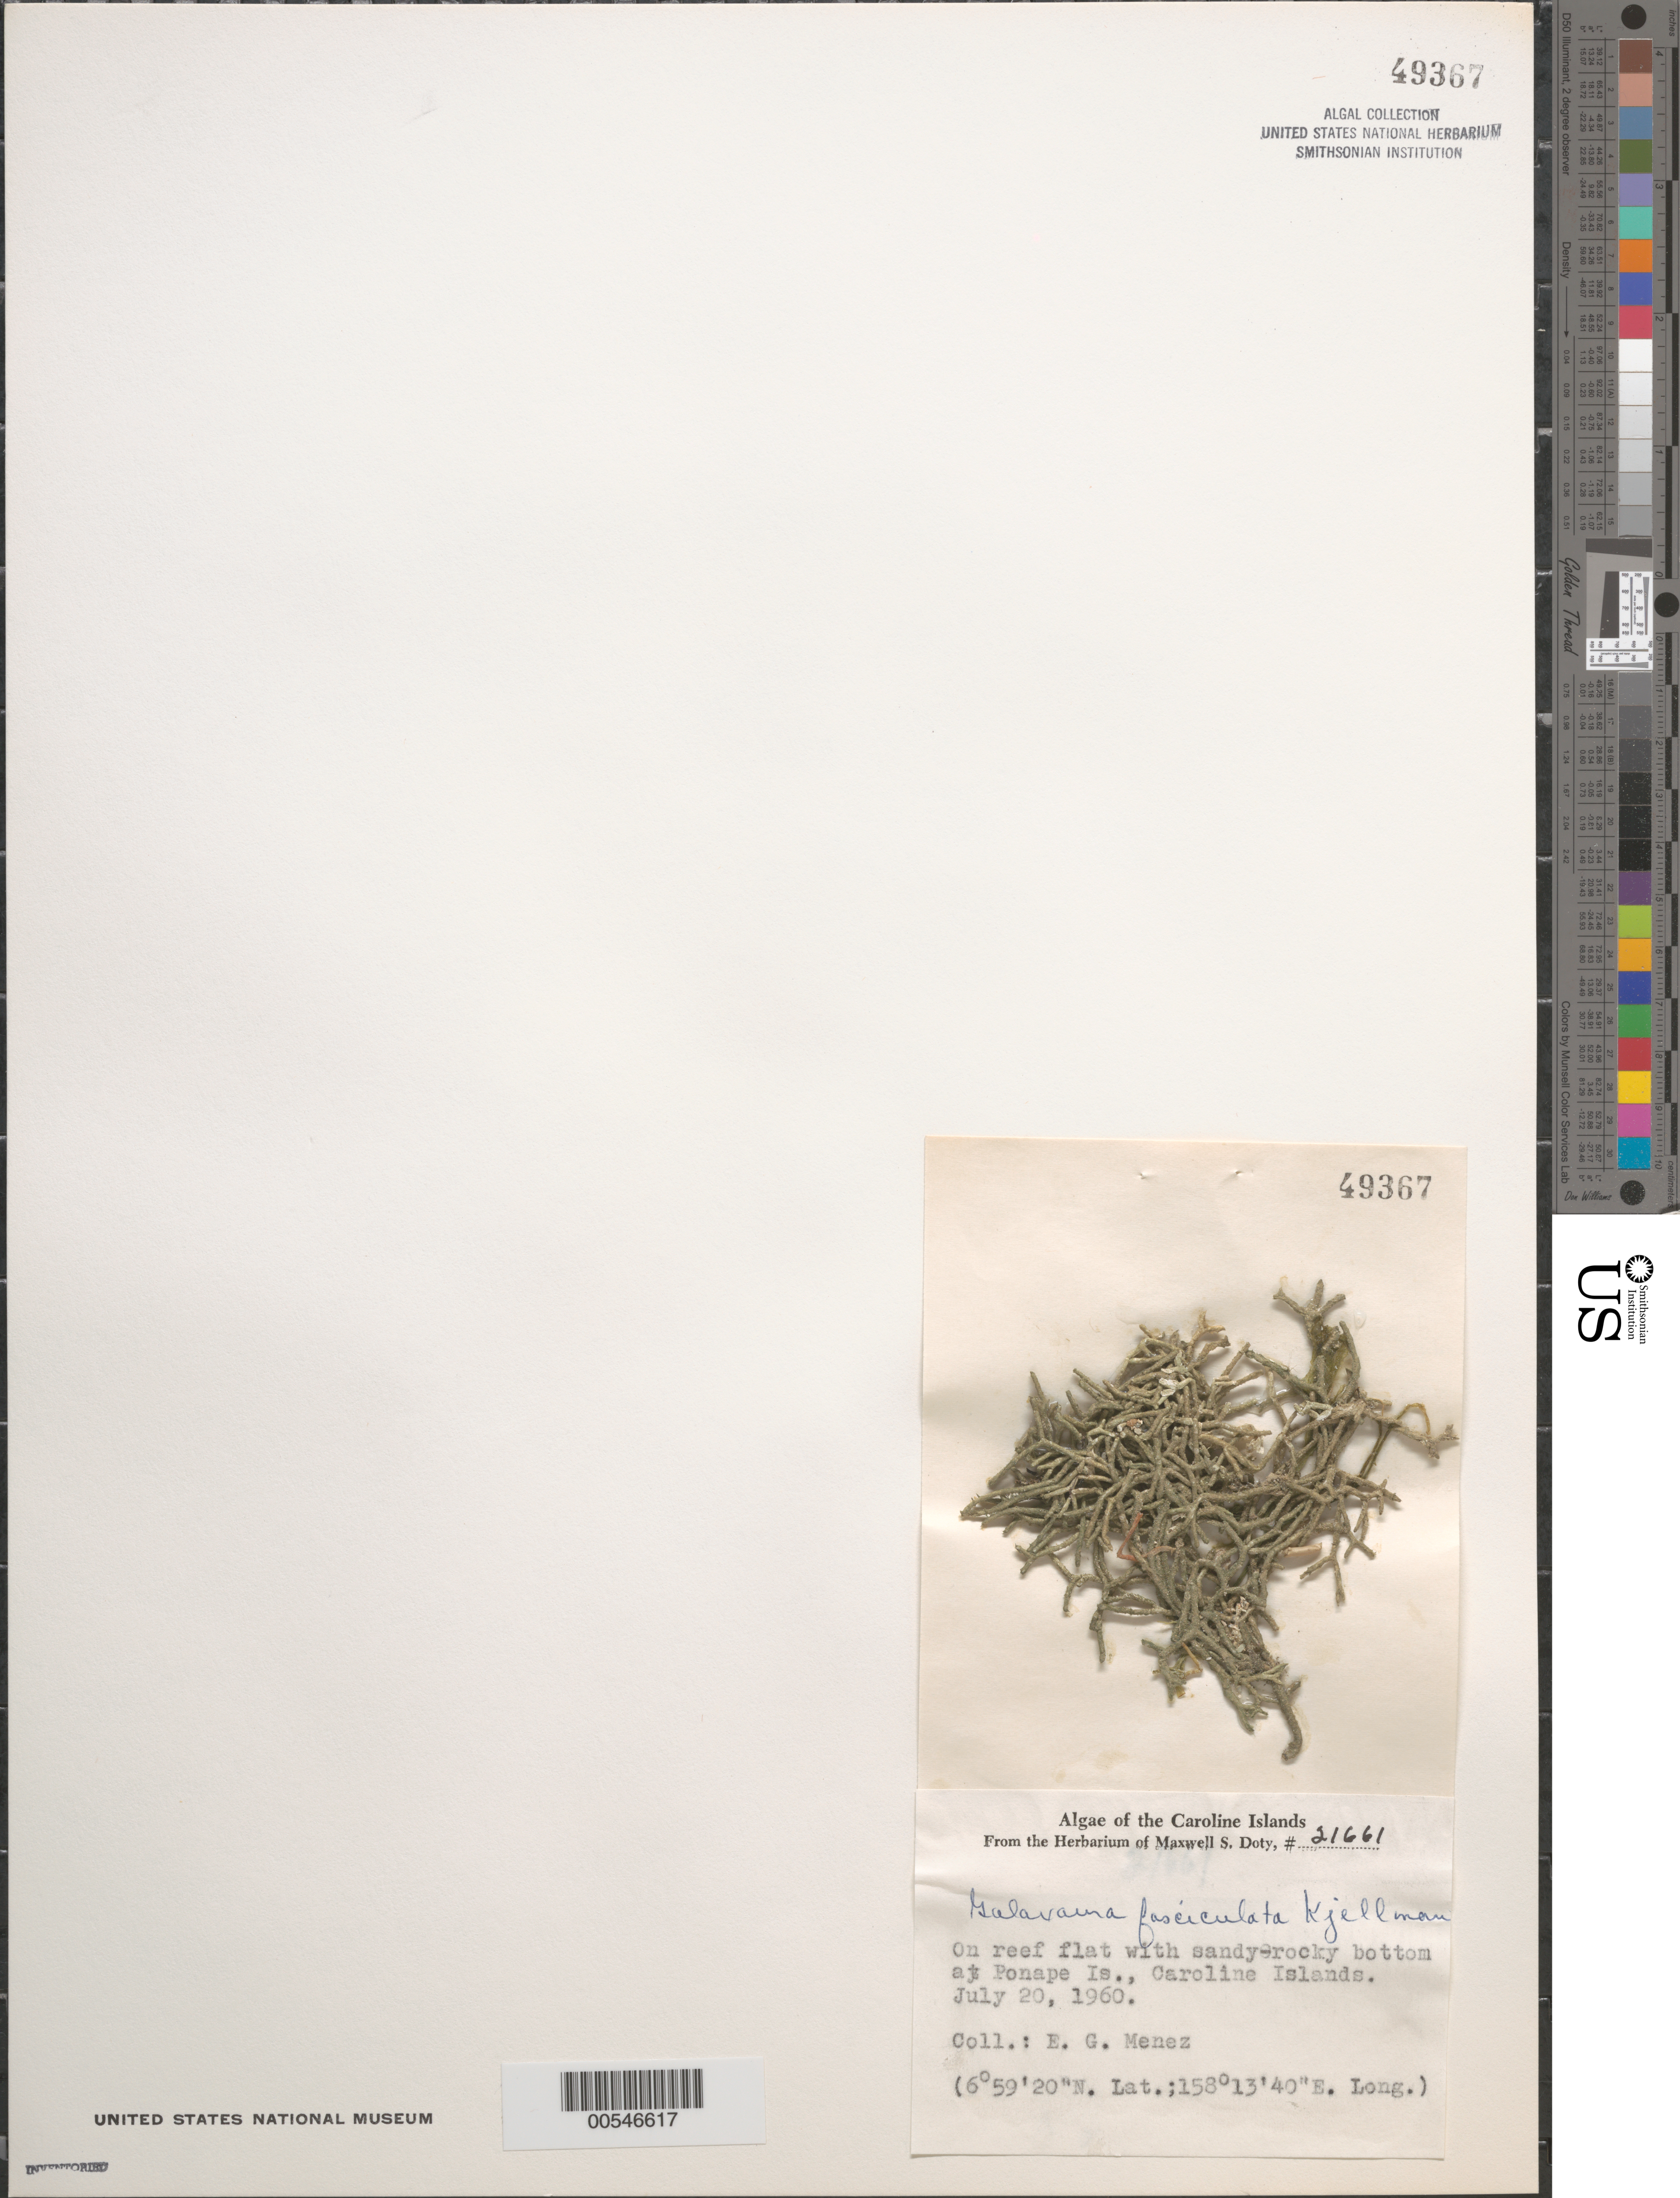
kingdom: Plantae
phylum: Rhodophyta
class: Florideophyceae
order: Nemaliales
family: Galaxauraceae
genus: Galaxaura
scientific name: Galaxaura divaricata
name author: (L.) Huisman & R.A. Towns.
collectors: Meñez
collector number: MSD 21661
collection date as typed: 20 Jul 1960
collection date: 1960-07-20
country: Micronesia, Federated States of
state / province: Pohnpei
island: Pohnpei [Ponape]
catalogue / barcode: US 49367